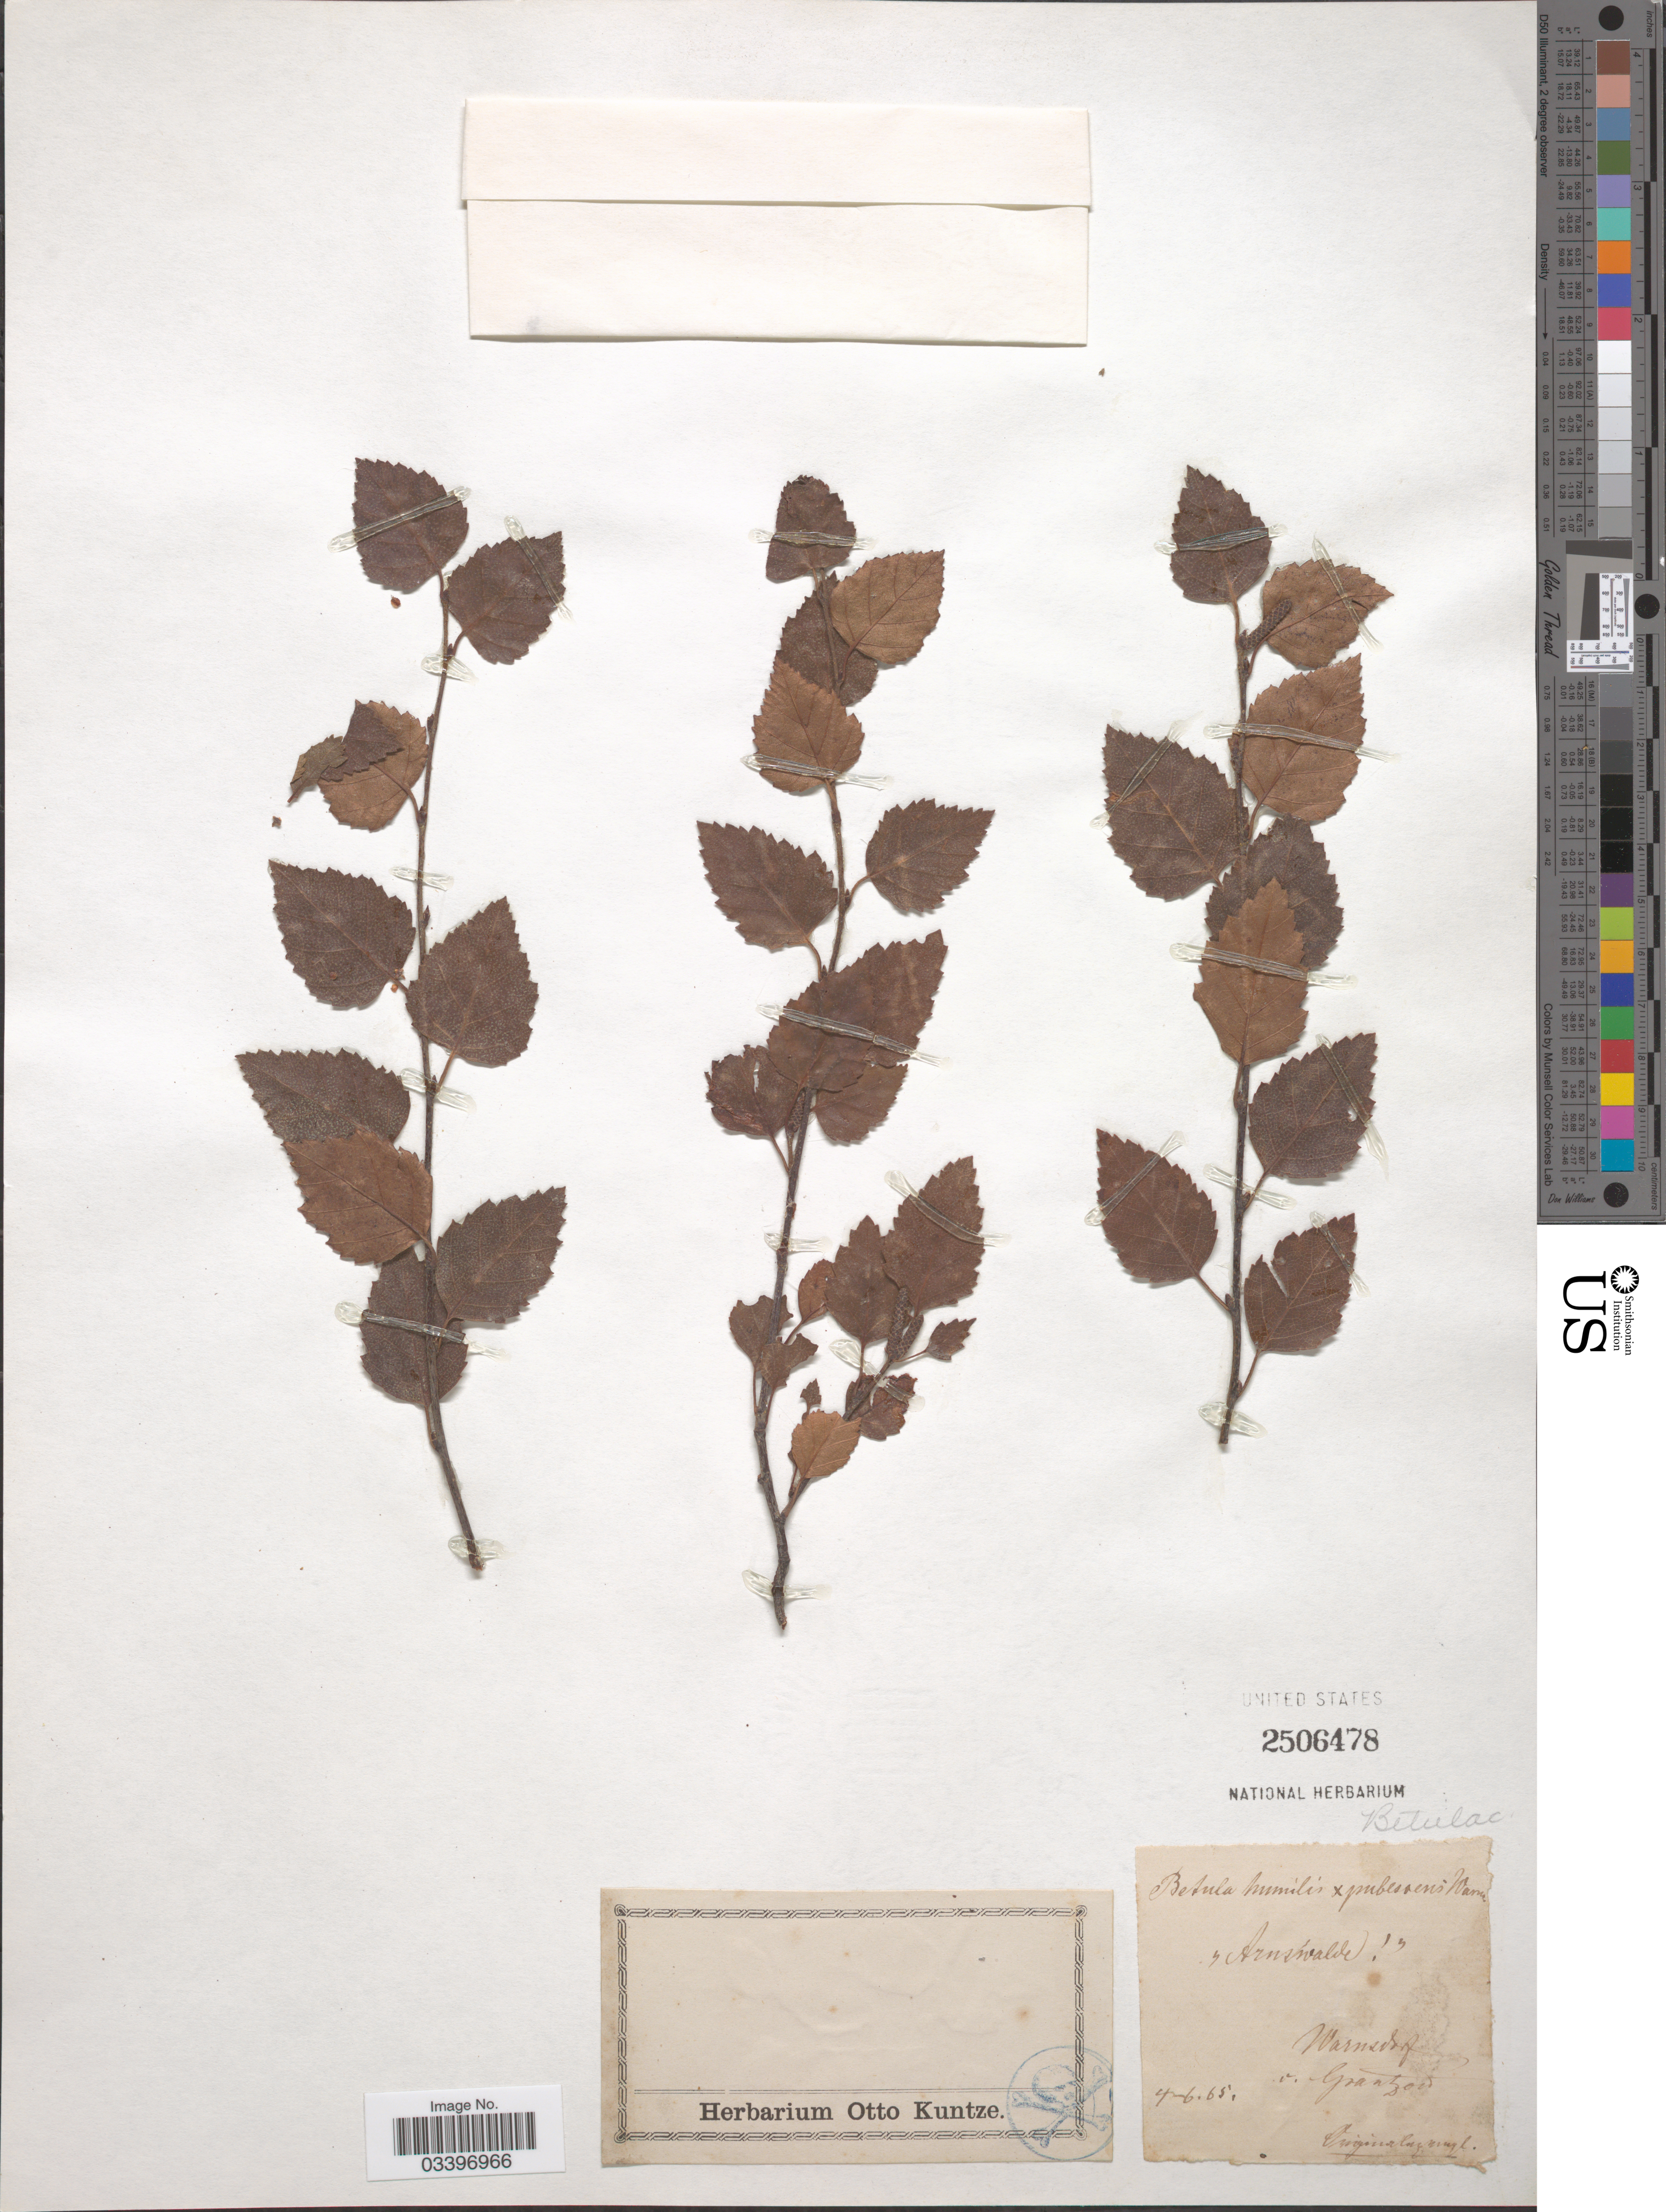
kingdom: Plantae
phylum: Tracheophyta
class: Magnoliopsida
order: Fagales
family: Betulaceae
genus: Betula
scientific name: Betula humilis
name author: Schrank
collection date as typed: Transcribed d/m/y: 4/6/65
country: Germany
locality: Warnsdorf v. Grantzou. [interpreted]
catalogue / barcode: US 2506478